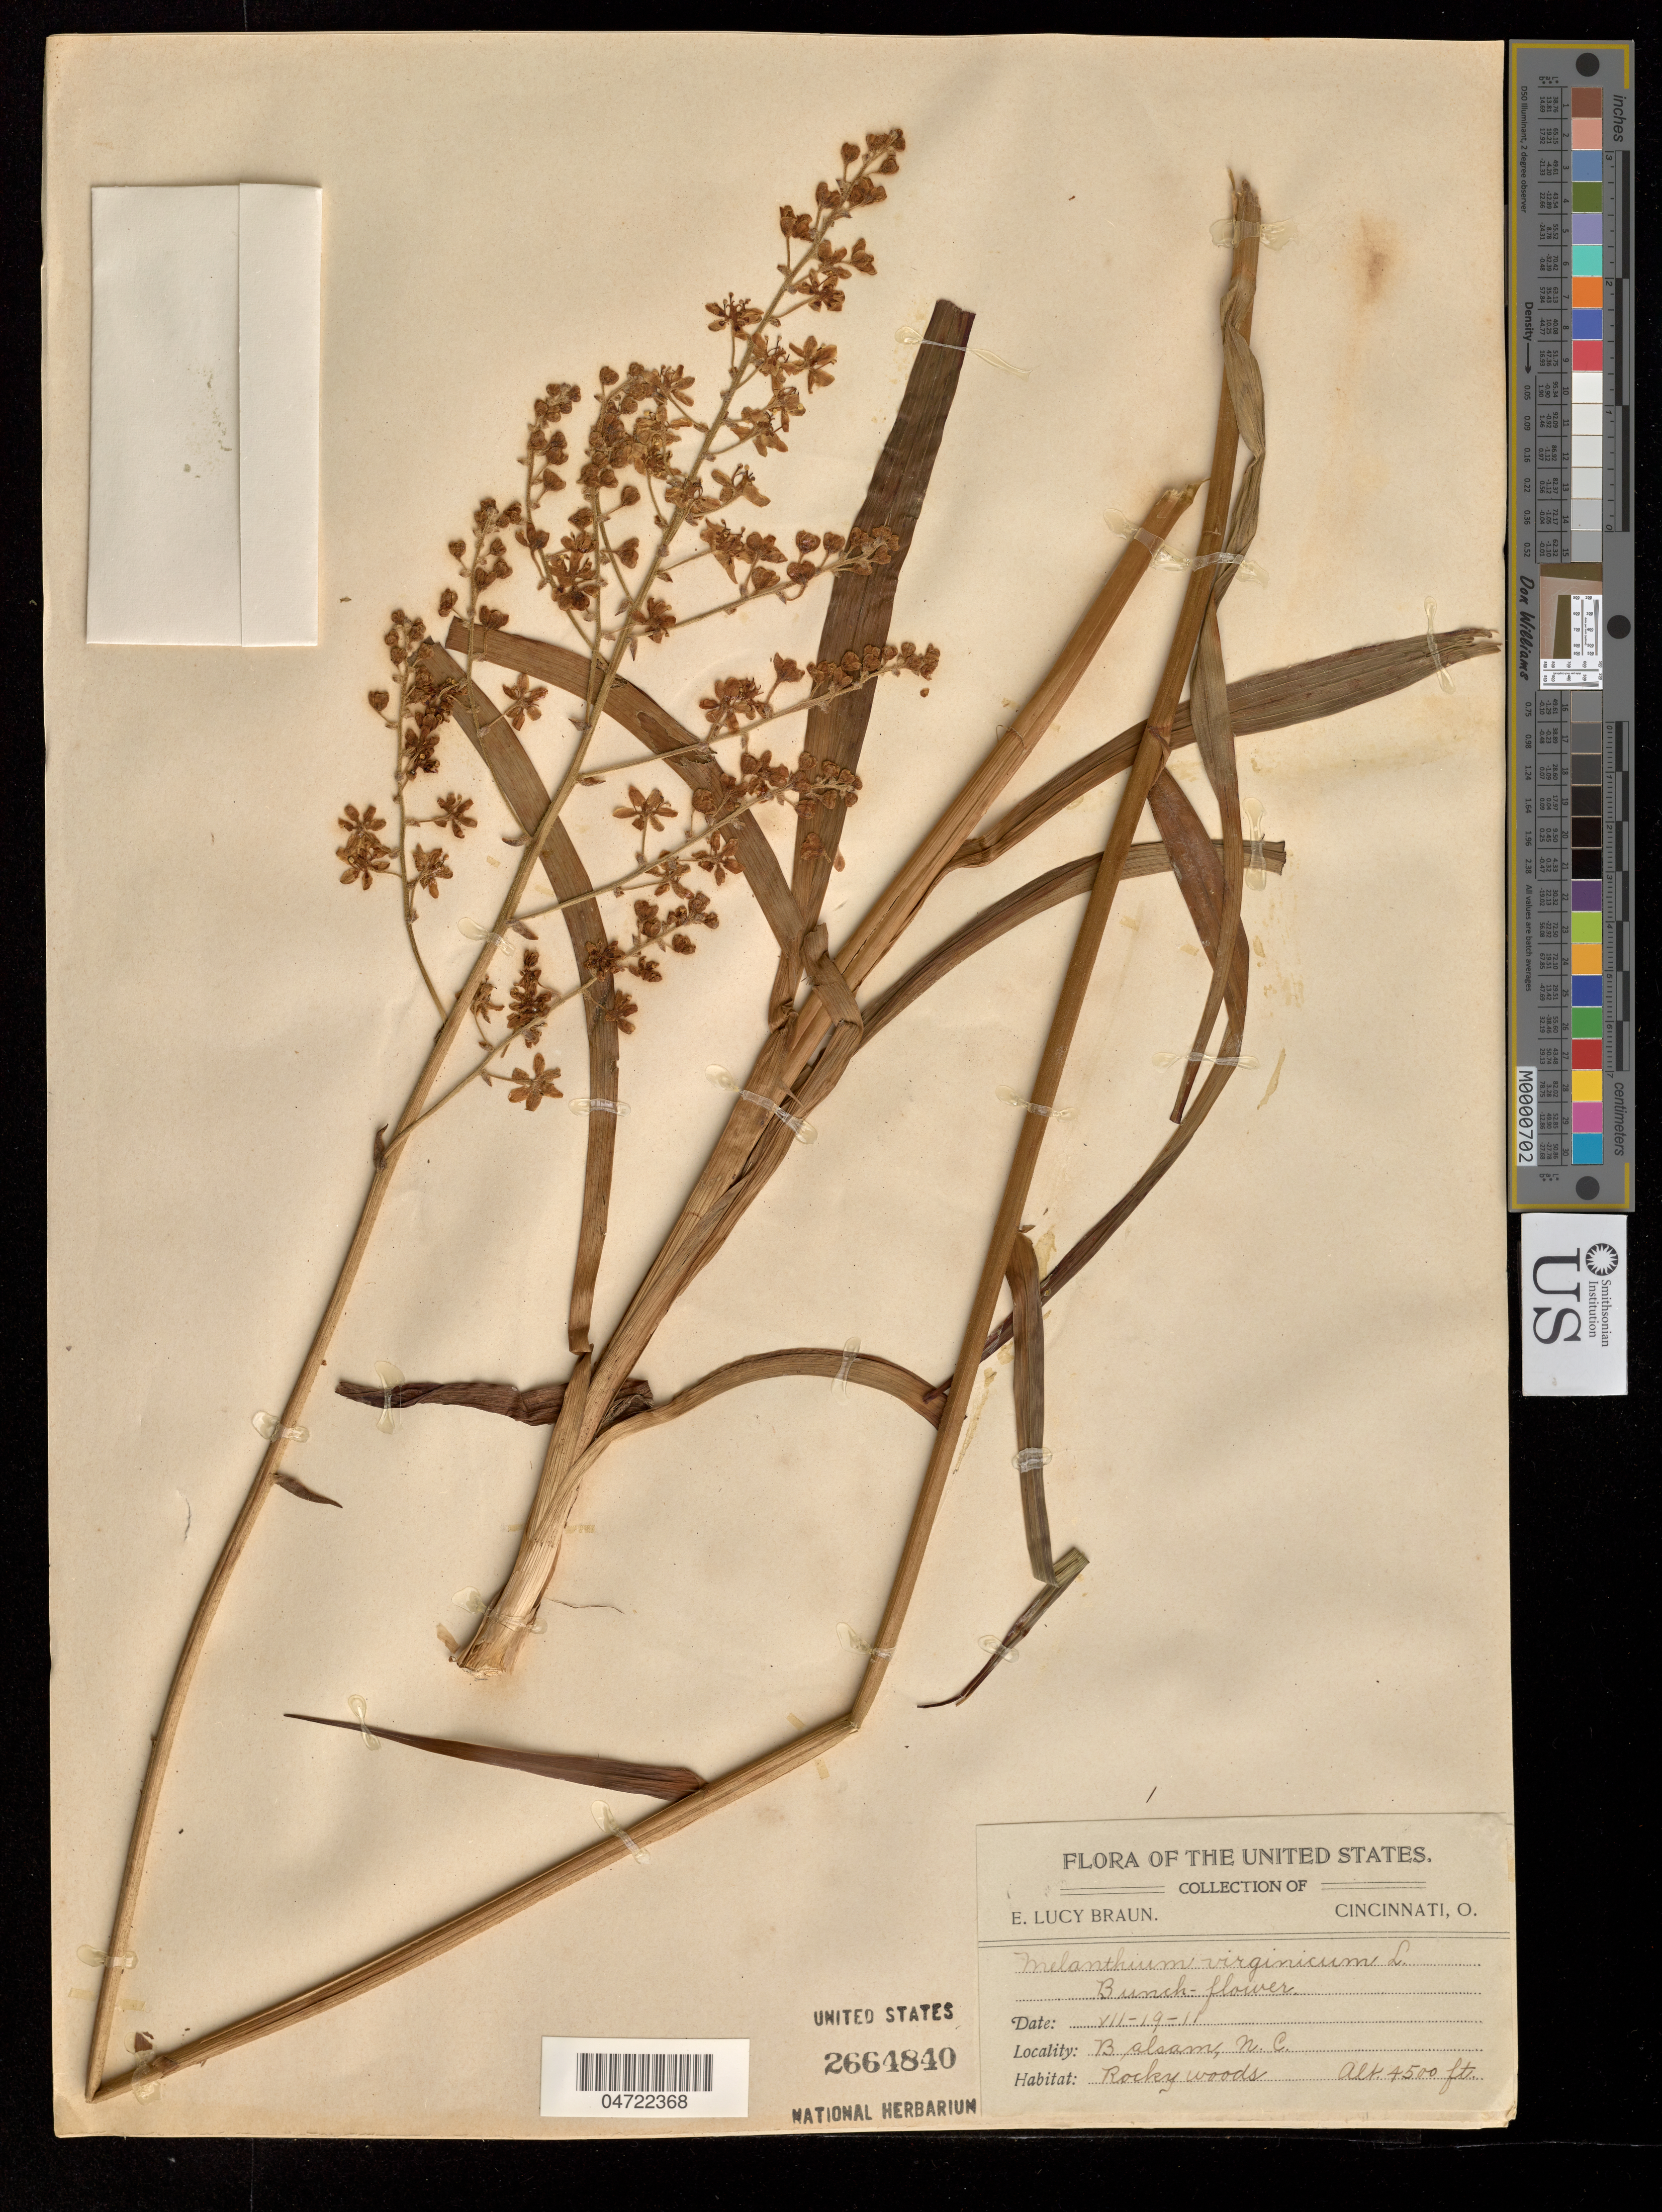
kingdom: Plantae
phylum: Tracheophyta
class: Liliopsida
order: Liliales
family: Melanthiaceae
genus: Melanthium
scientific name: Melanthium virginicum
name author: L.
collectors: E. L. Braun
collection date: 1911-07-19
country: United States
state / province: North Carolina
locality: Balsam,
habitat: Rocky woods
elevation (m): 1372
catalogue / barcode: US 2664840